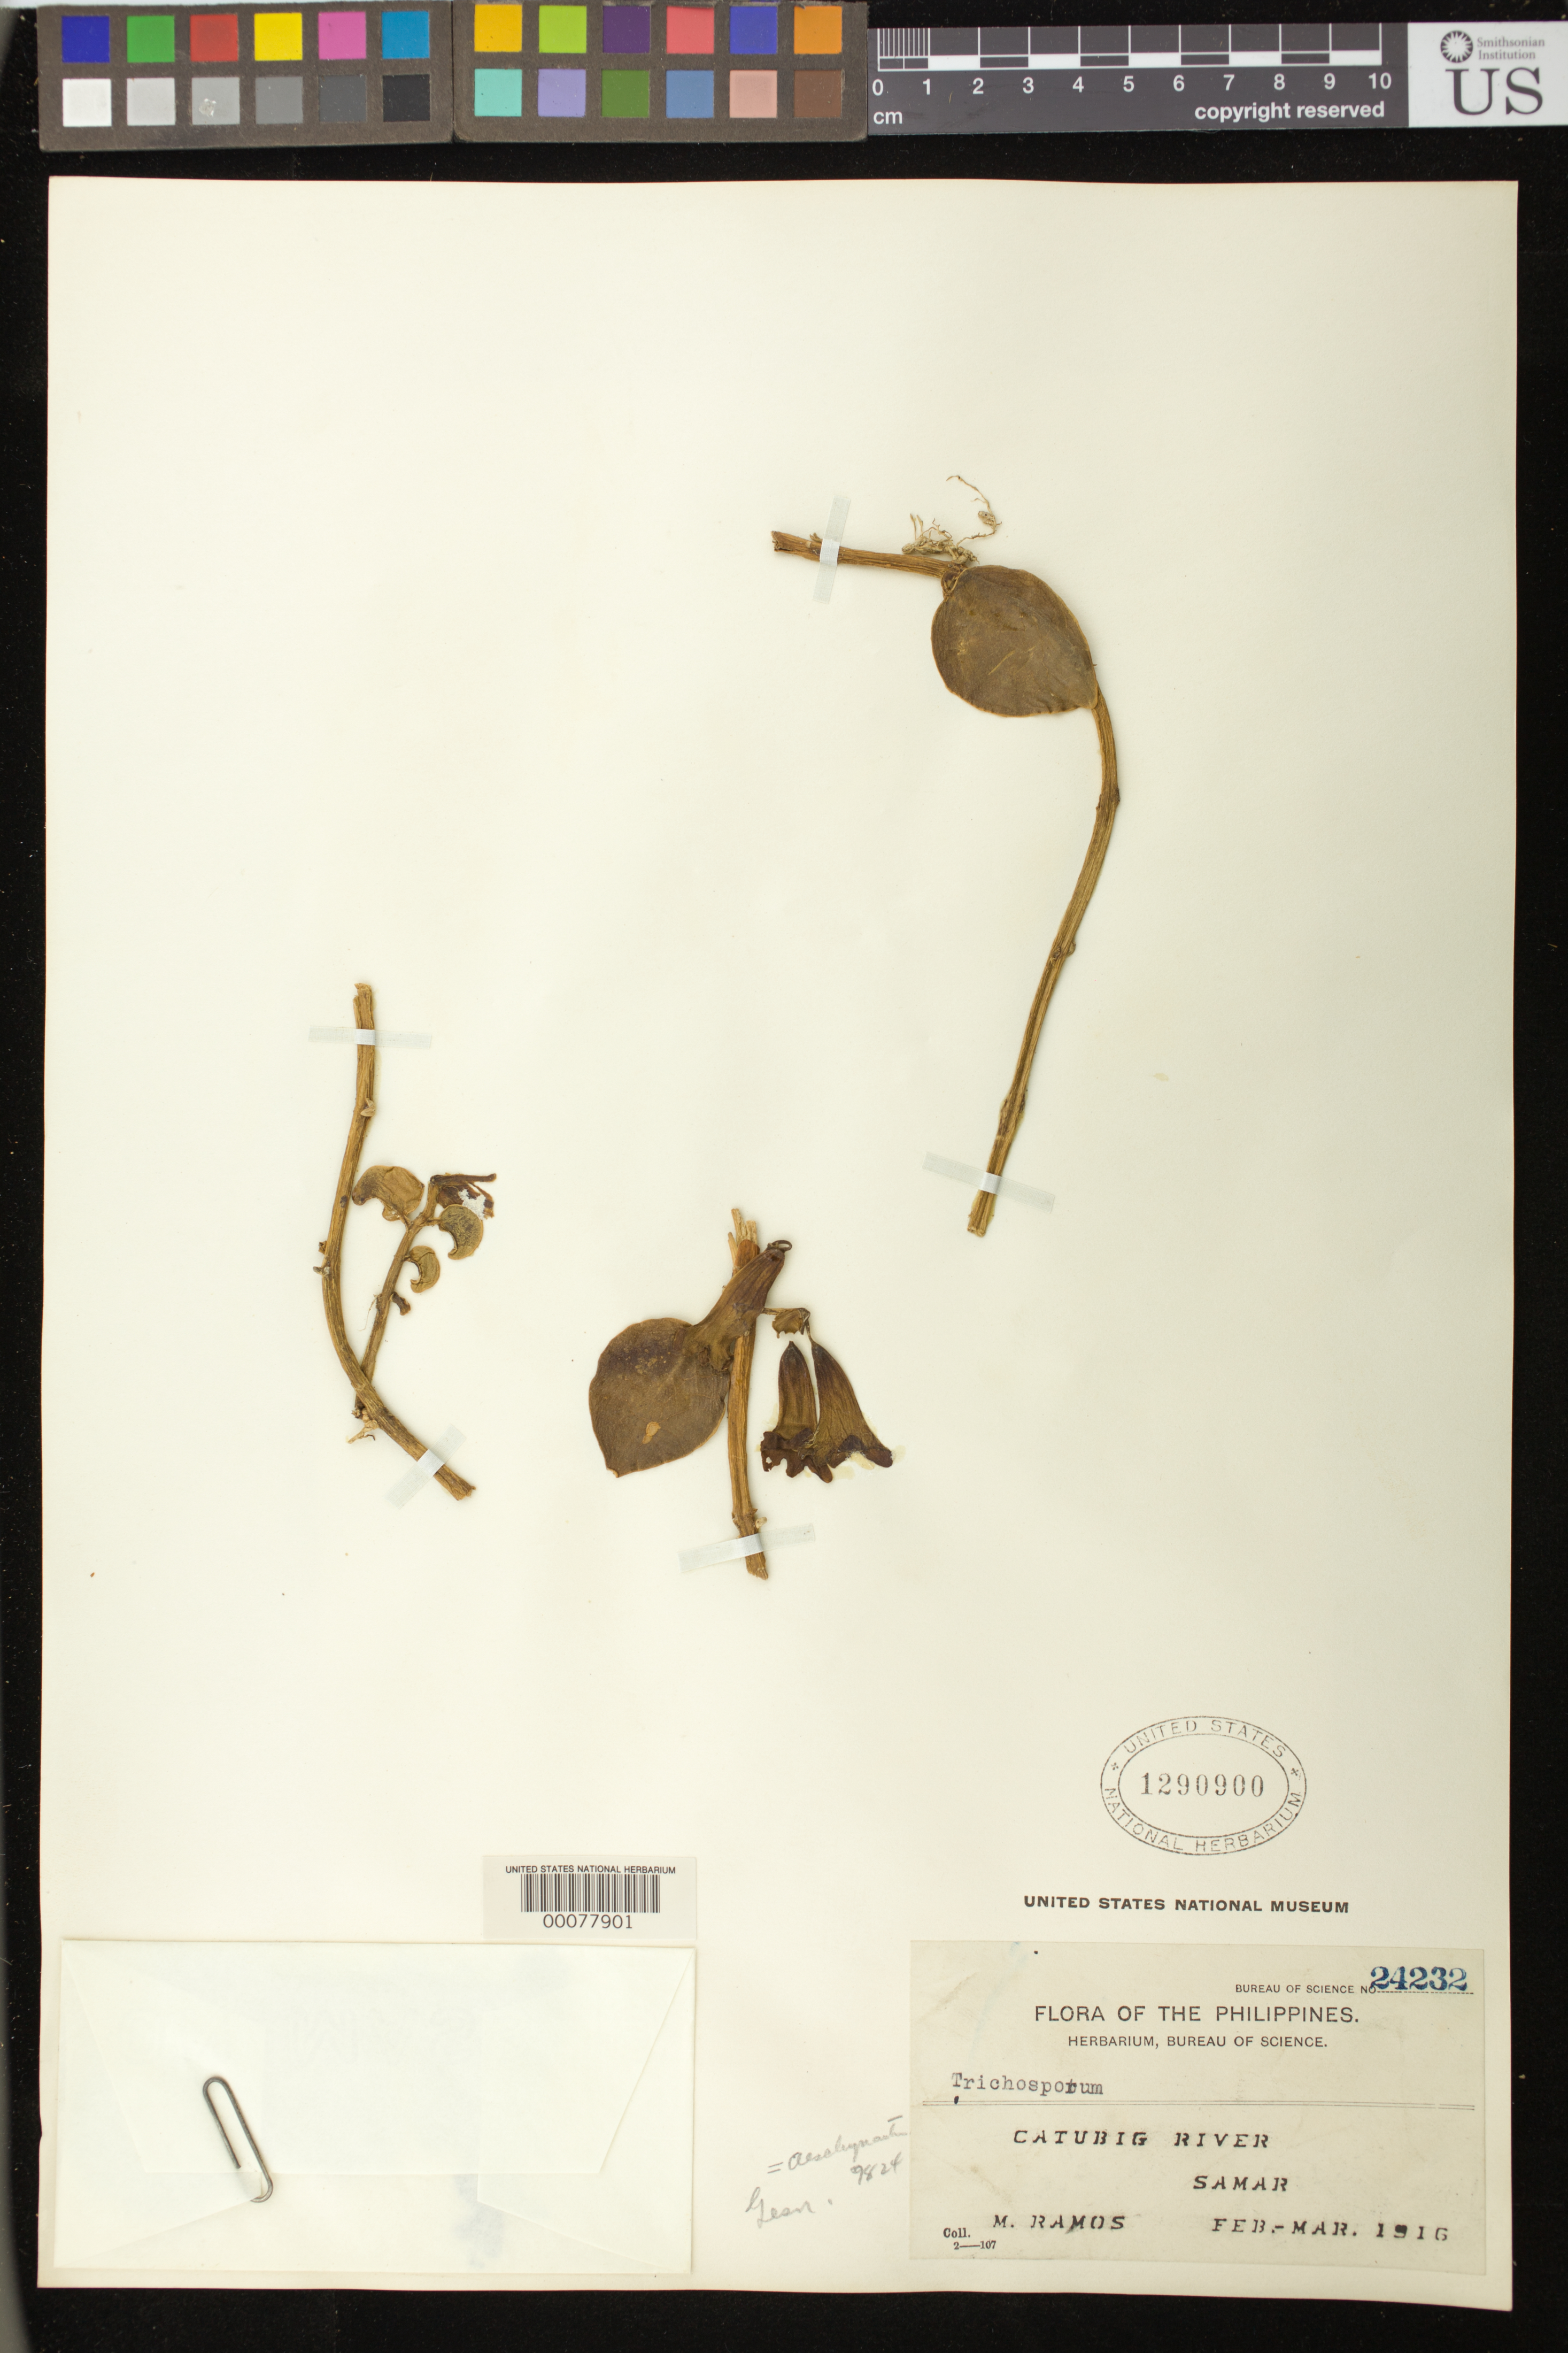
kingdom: Plantae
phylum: Tracheophyta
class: Magnoliopsida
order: Lamiales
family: Gesneriaceae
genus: Trichosporum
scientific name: Trichosporum sp.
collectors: M. Ramos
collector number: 24232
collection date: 1916-02/1916-03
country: Philippines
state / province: Eastern Visayas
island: Samar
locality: Catubig River, Samar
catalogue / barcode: US 1290900